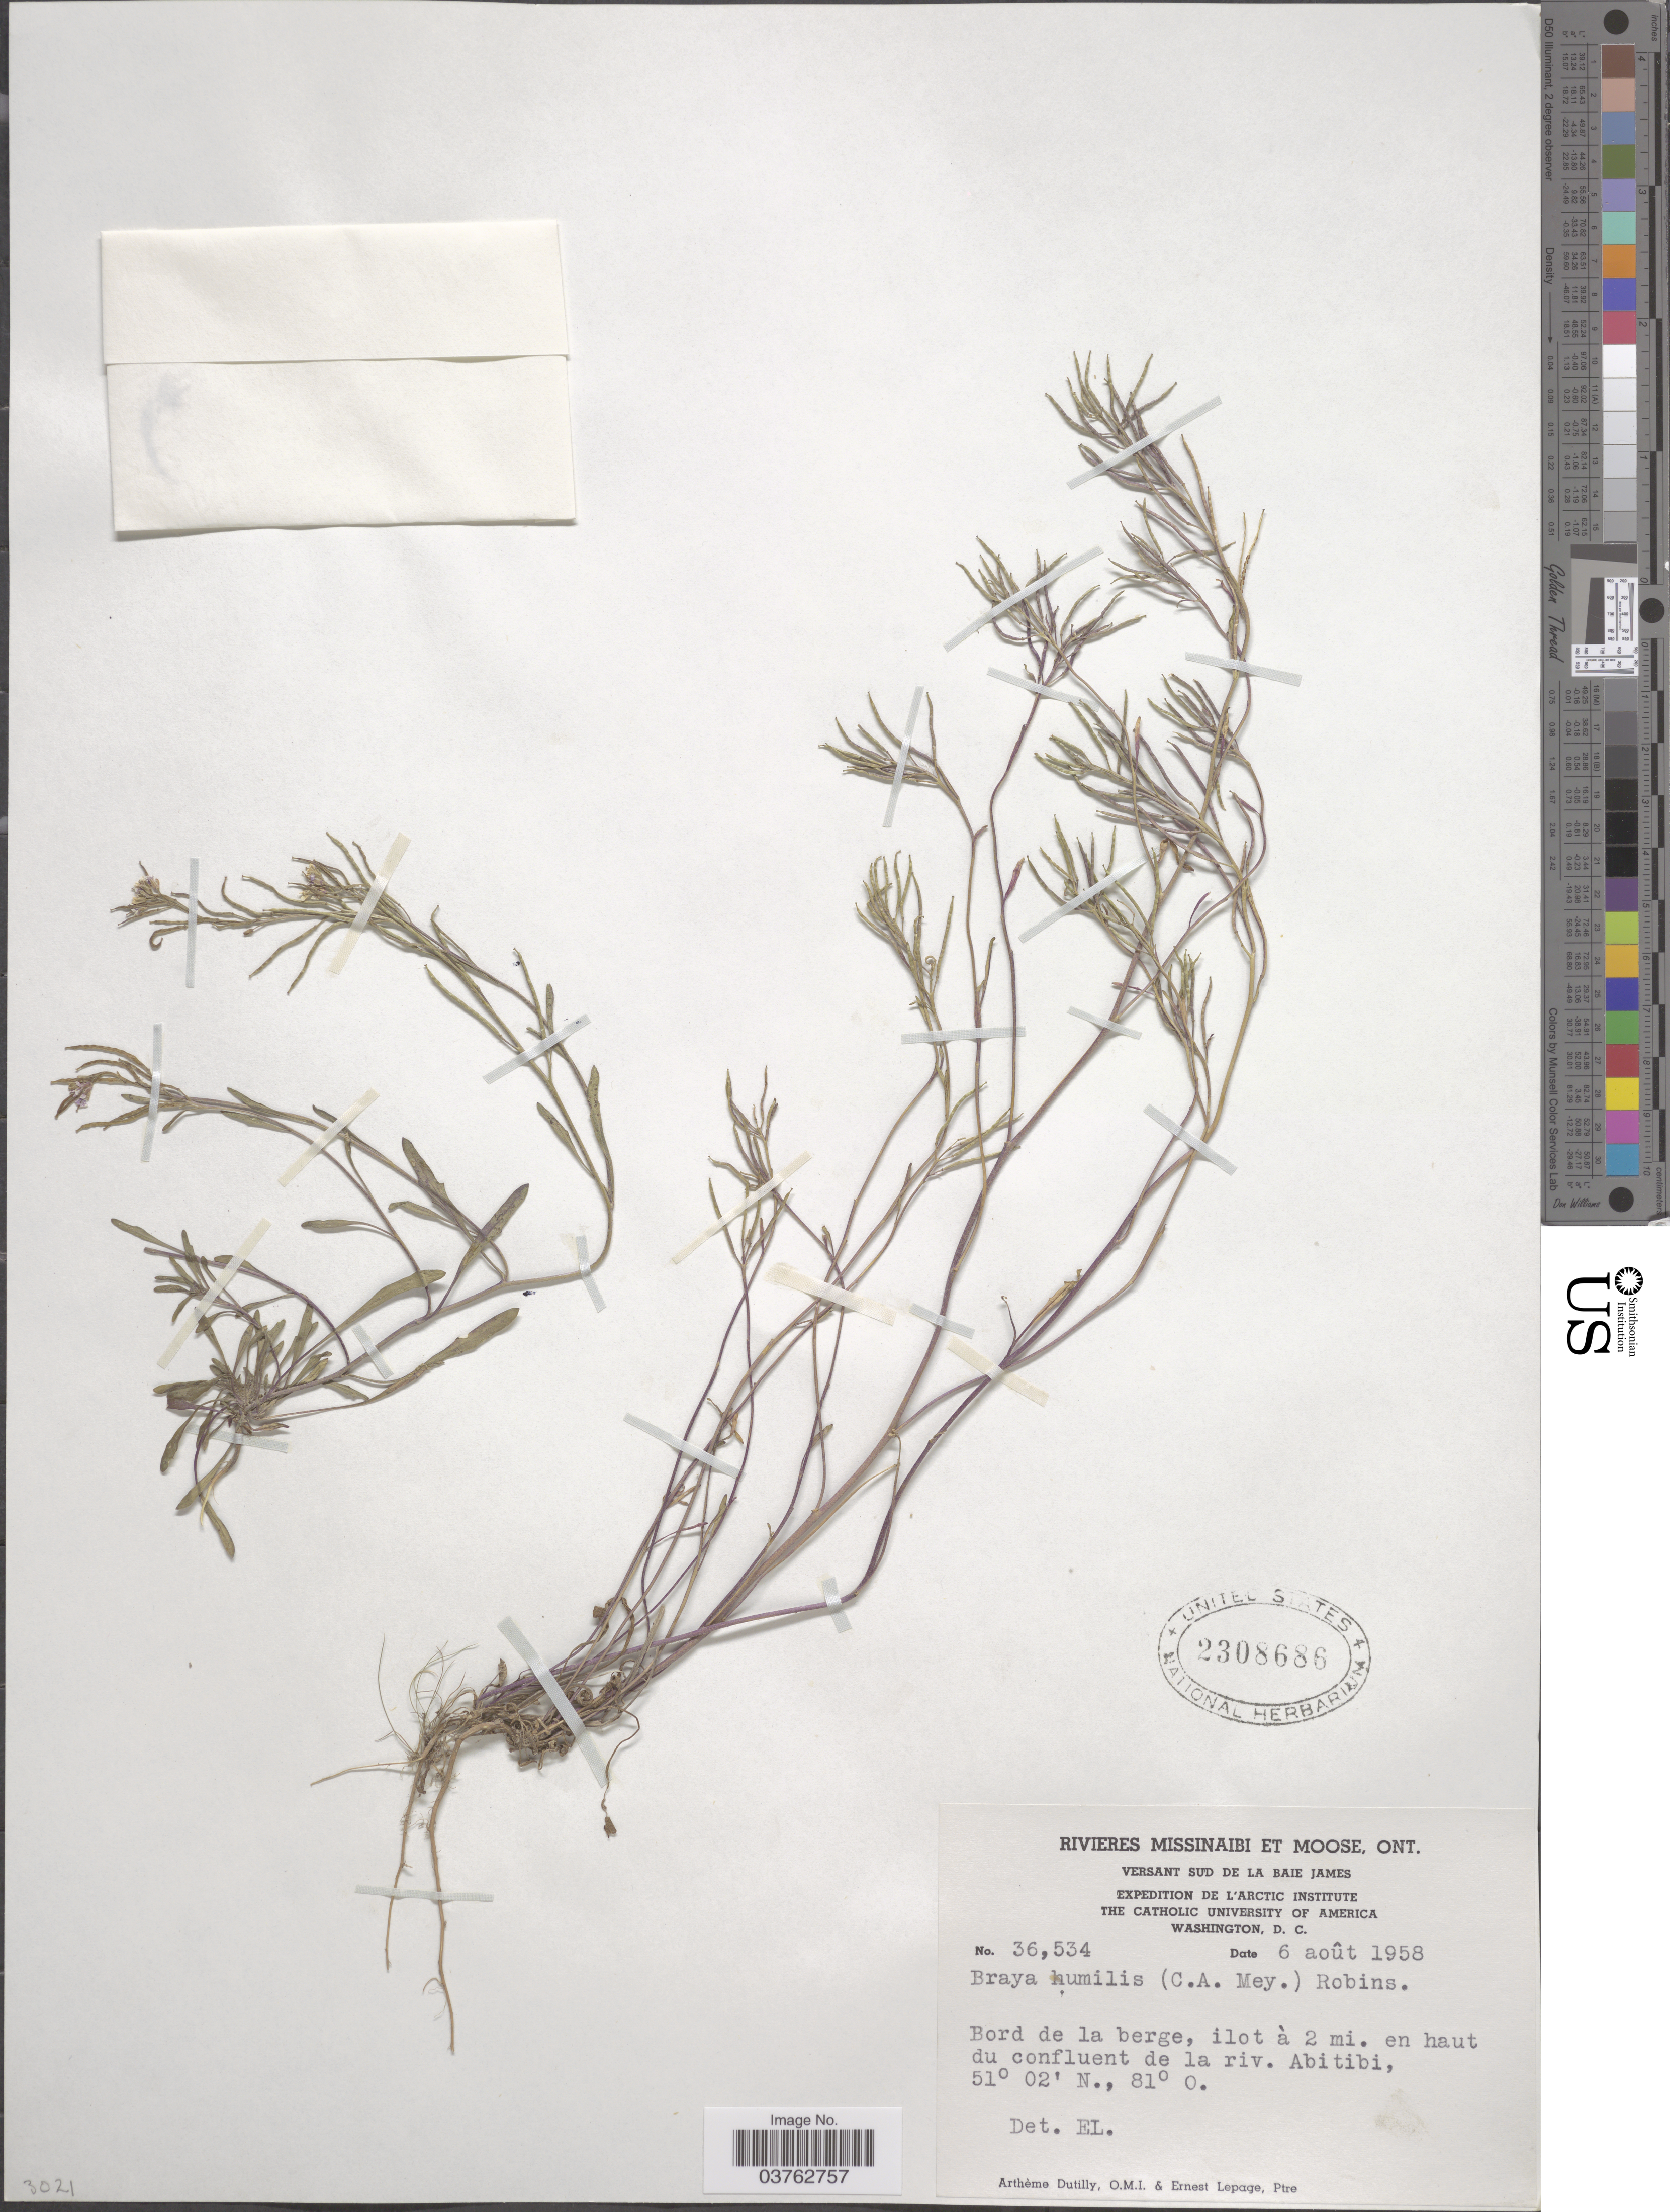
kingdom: Plantae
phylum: Tracheophyta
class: Magnoliopsida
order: Brassicales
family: Brassicaceae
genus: Braya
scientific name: Braya humilis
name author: (C.A. Mey.) B.L. Rob.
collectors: A. Dutilly, O. Lepage & E. Lepage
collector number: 36534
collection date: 1958-08-06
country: Canada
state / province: Ontario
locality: Rivieres Missinaibi et Moose. Bord de la berge, ilot à 2 mi. en haut du confluent de la riv. Abitibi.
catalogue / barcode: US 2308686